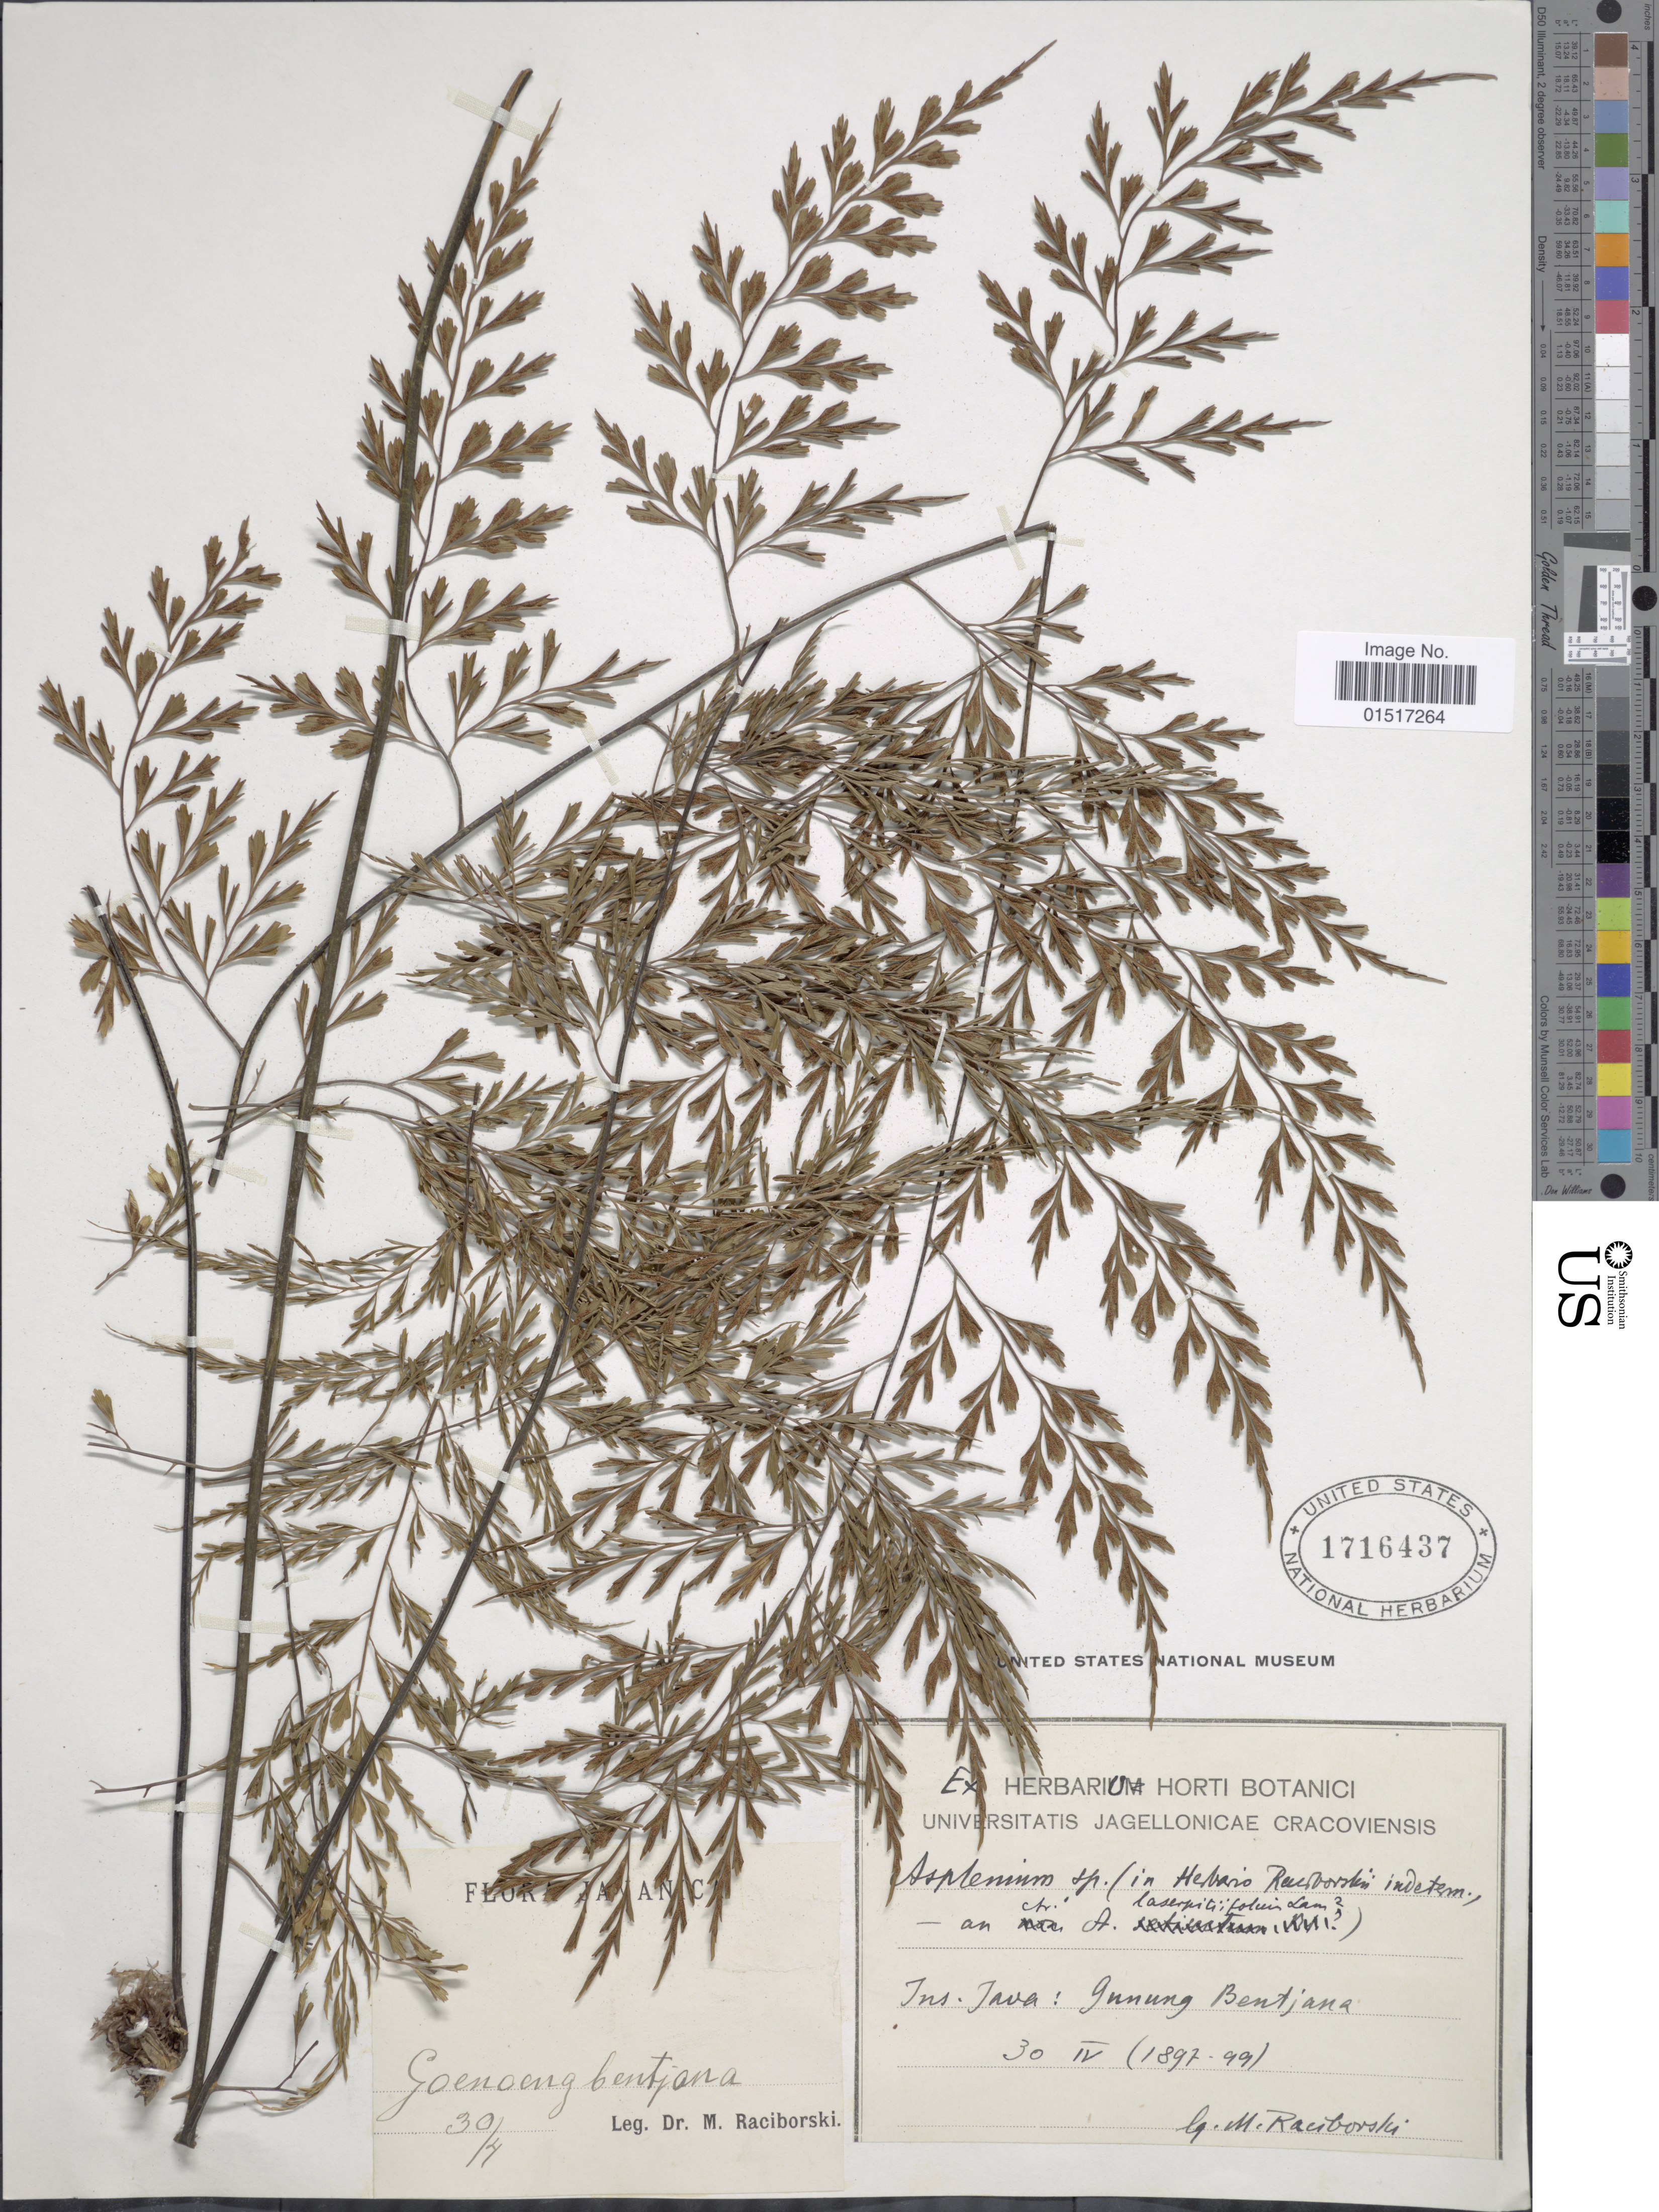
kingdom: Plantae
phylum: Tracheophyta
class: Polypodiopsida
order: Polypodiales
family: Aspleniaceae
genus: Asplenium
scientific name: Asplenium tripinnatum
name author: Roxb.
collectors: M. Raciborski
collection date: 1897-04-30/1899-04-30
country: Indonesia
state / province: Java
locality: Ins. Java: Gunung Bentjana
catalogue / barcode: US 1716437